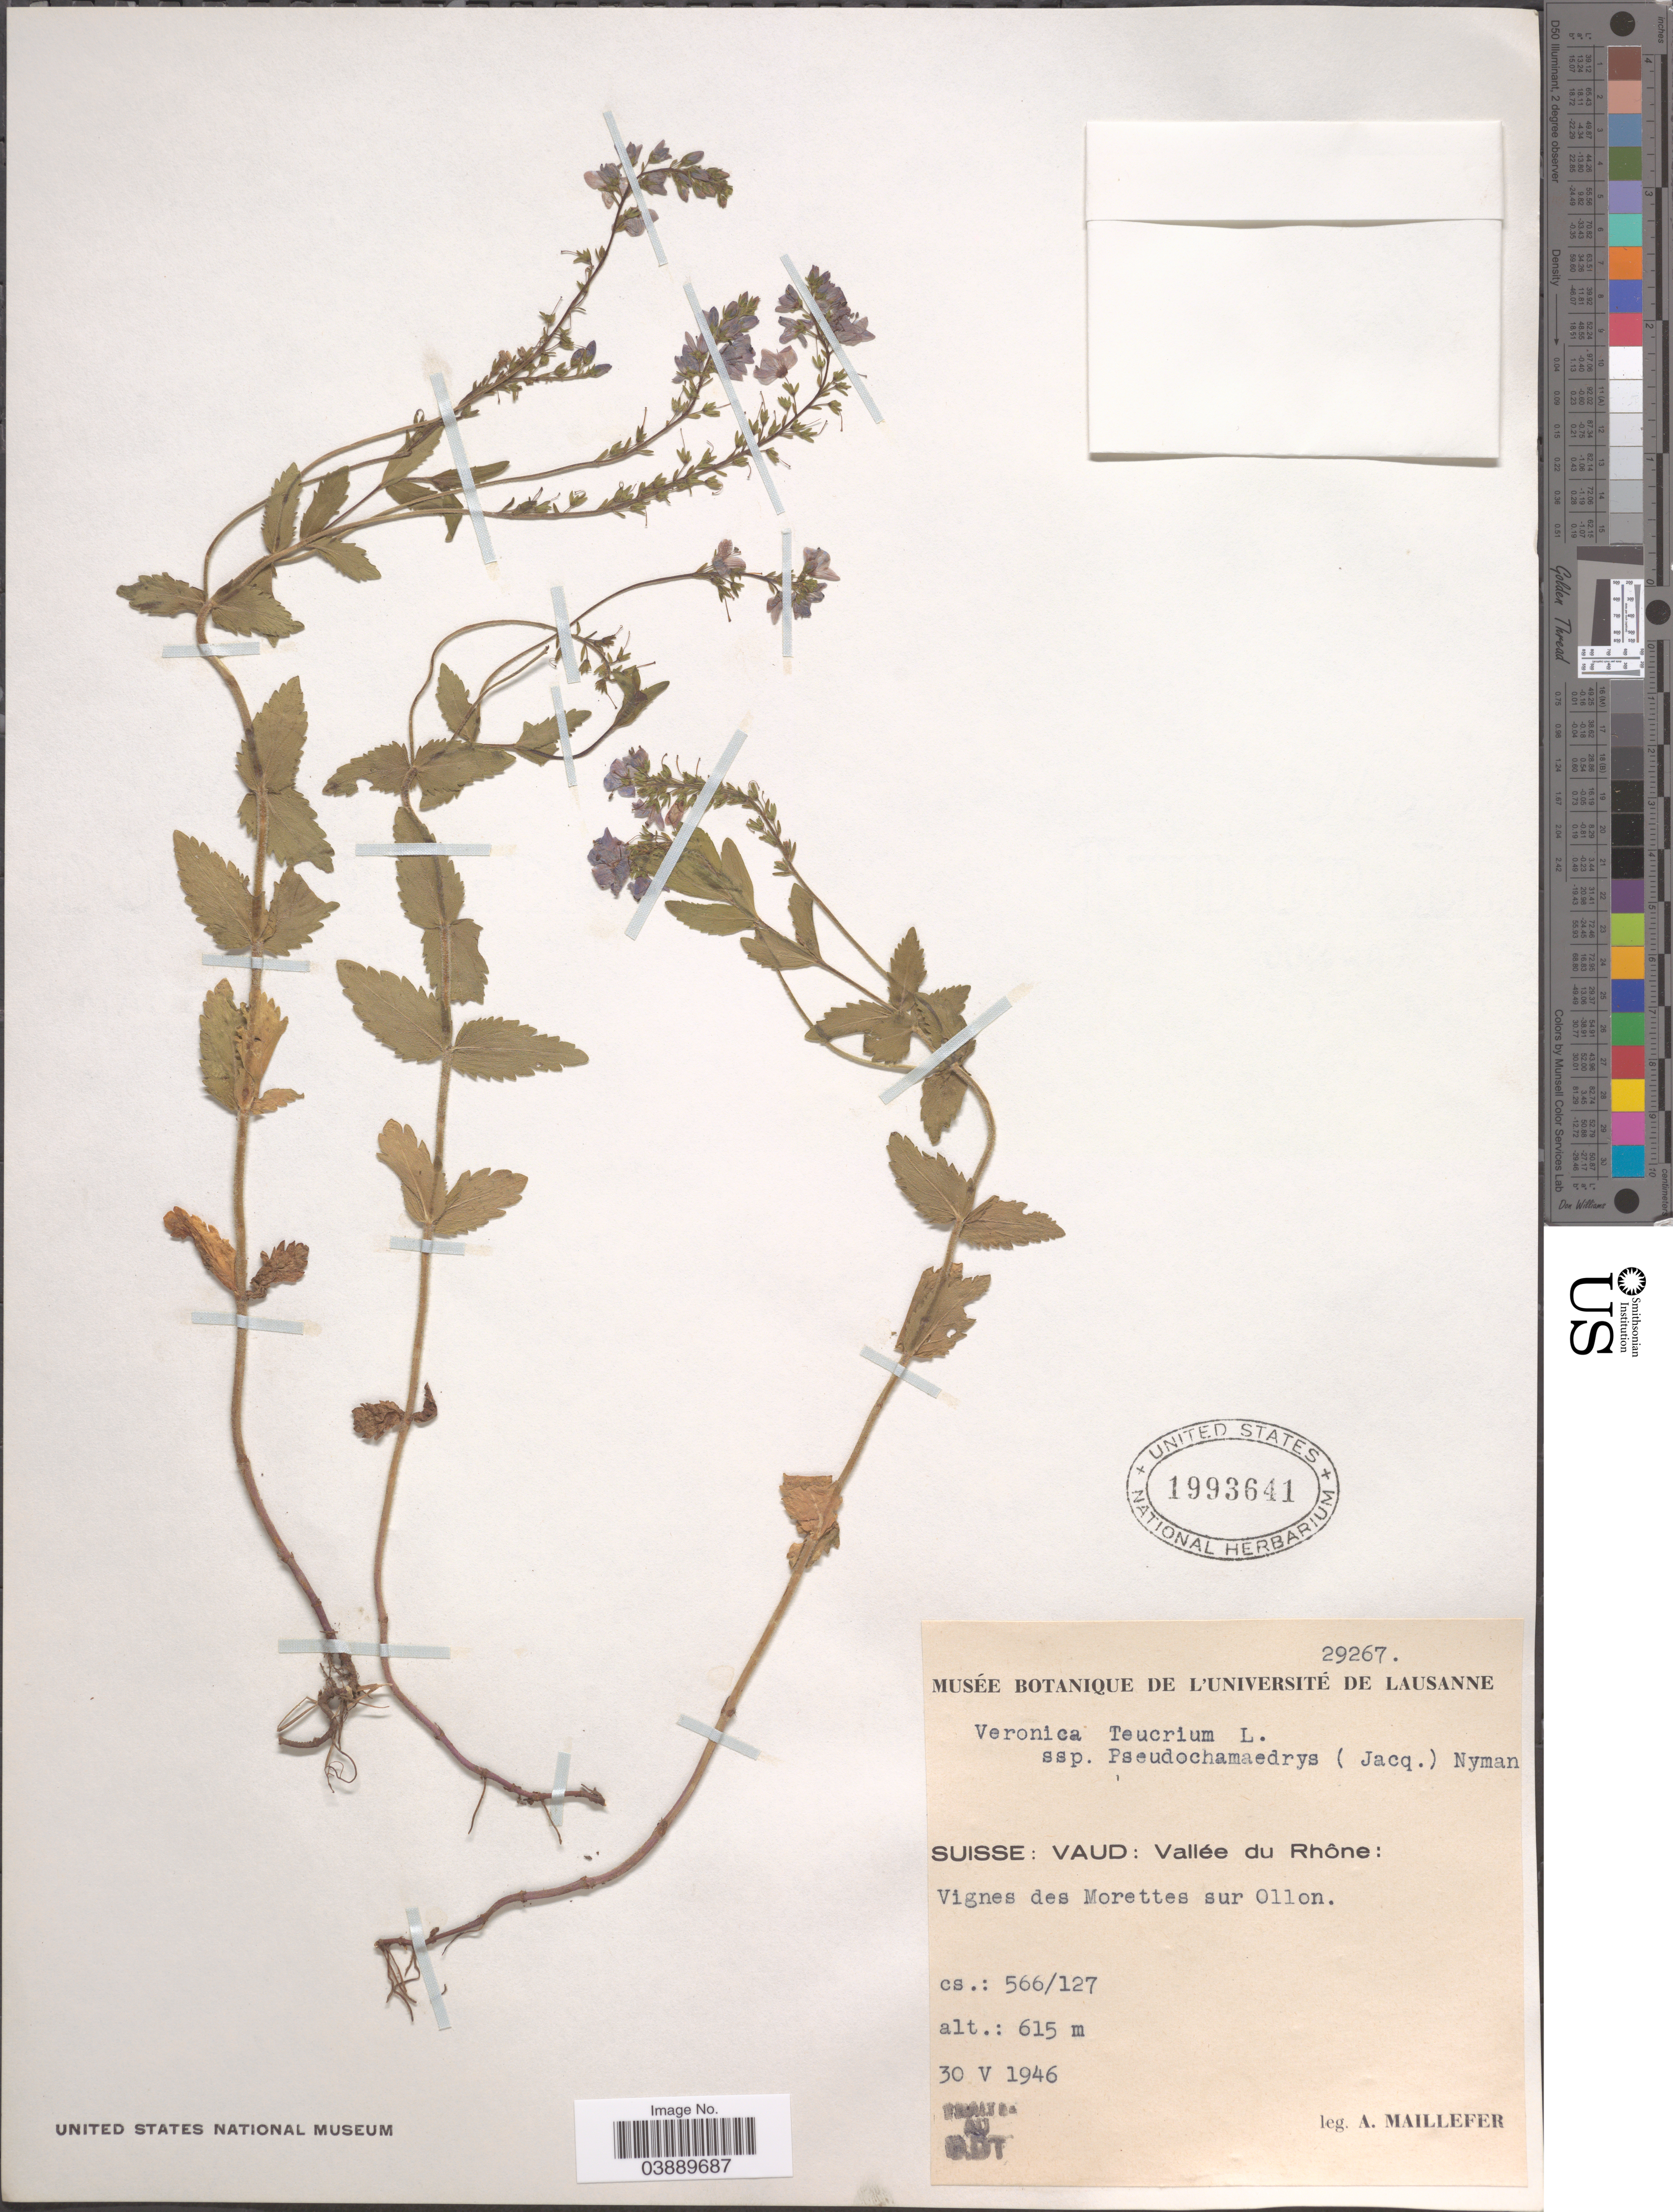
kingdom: Plantae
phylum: Tracheophyta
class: Magnoliopsida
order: Lamiales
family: Plantaginaceae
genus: Veronica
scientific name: Veronica teucrium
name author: L.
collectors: A. Maillefer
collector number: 29267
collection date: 1946-05-30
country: Switzerland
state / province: Vaud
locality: Suisse: Vallée du Rhône: Vignes des Morettes sur Ollon.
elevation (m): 615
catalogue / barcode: US 1993641